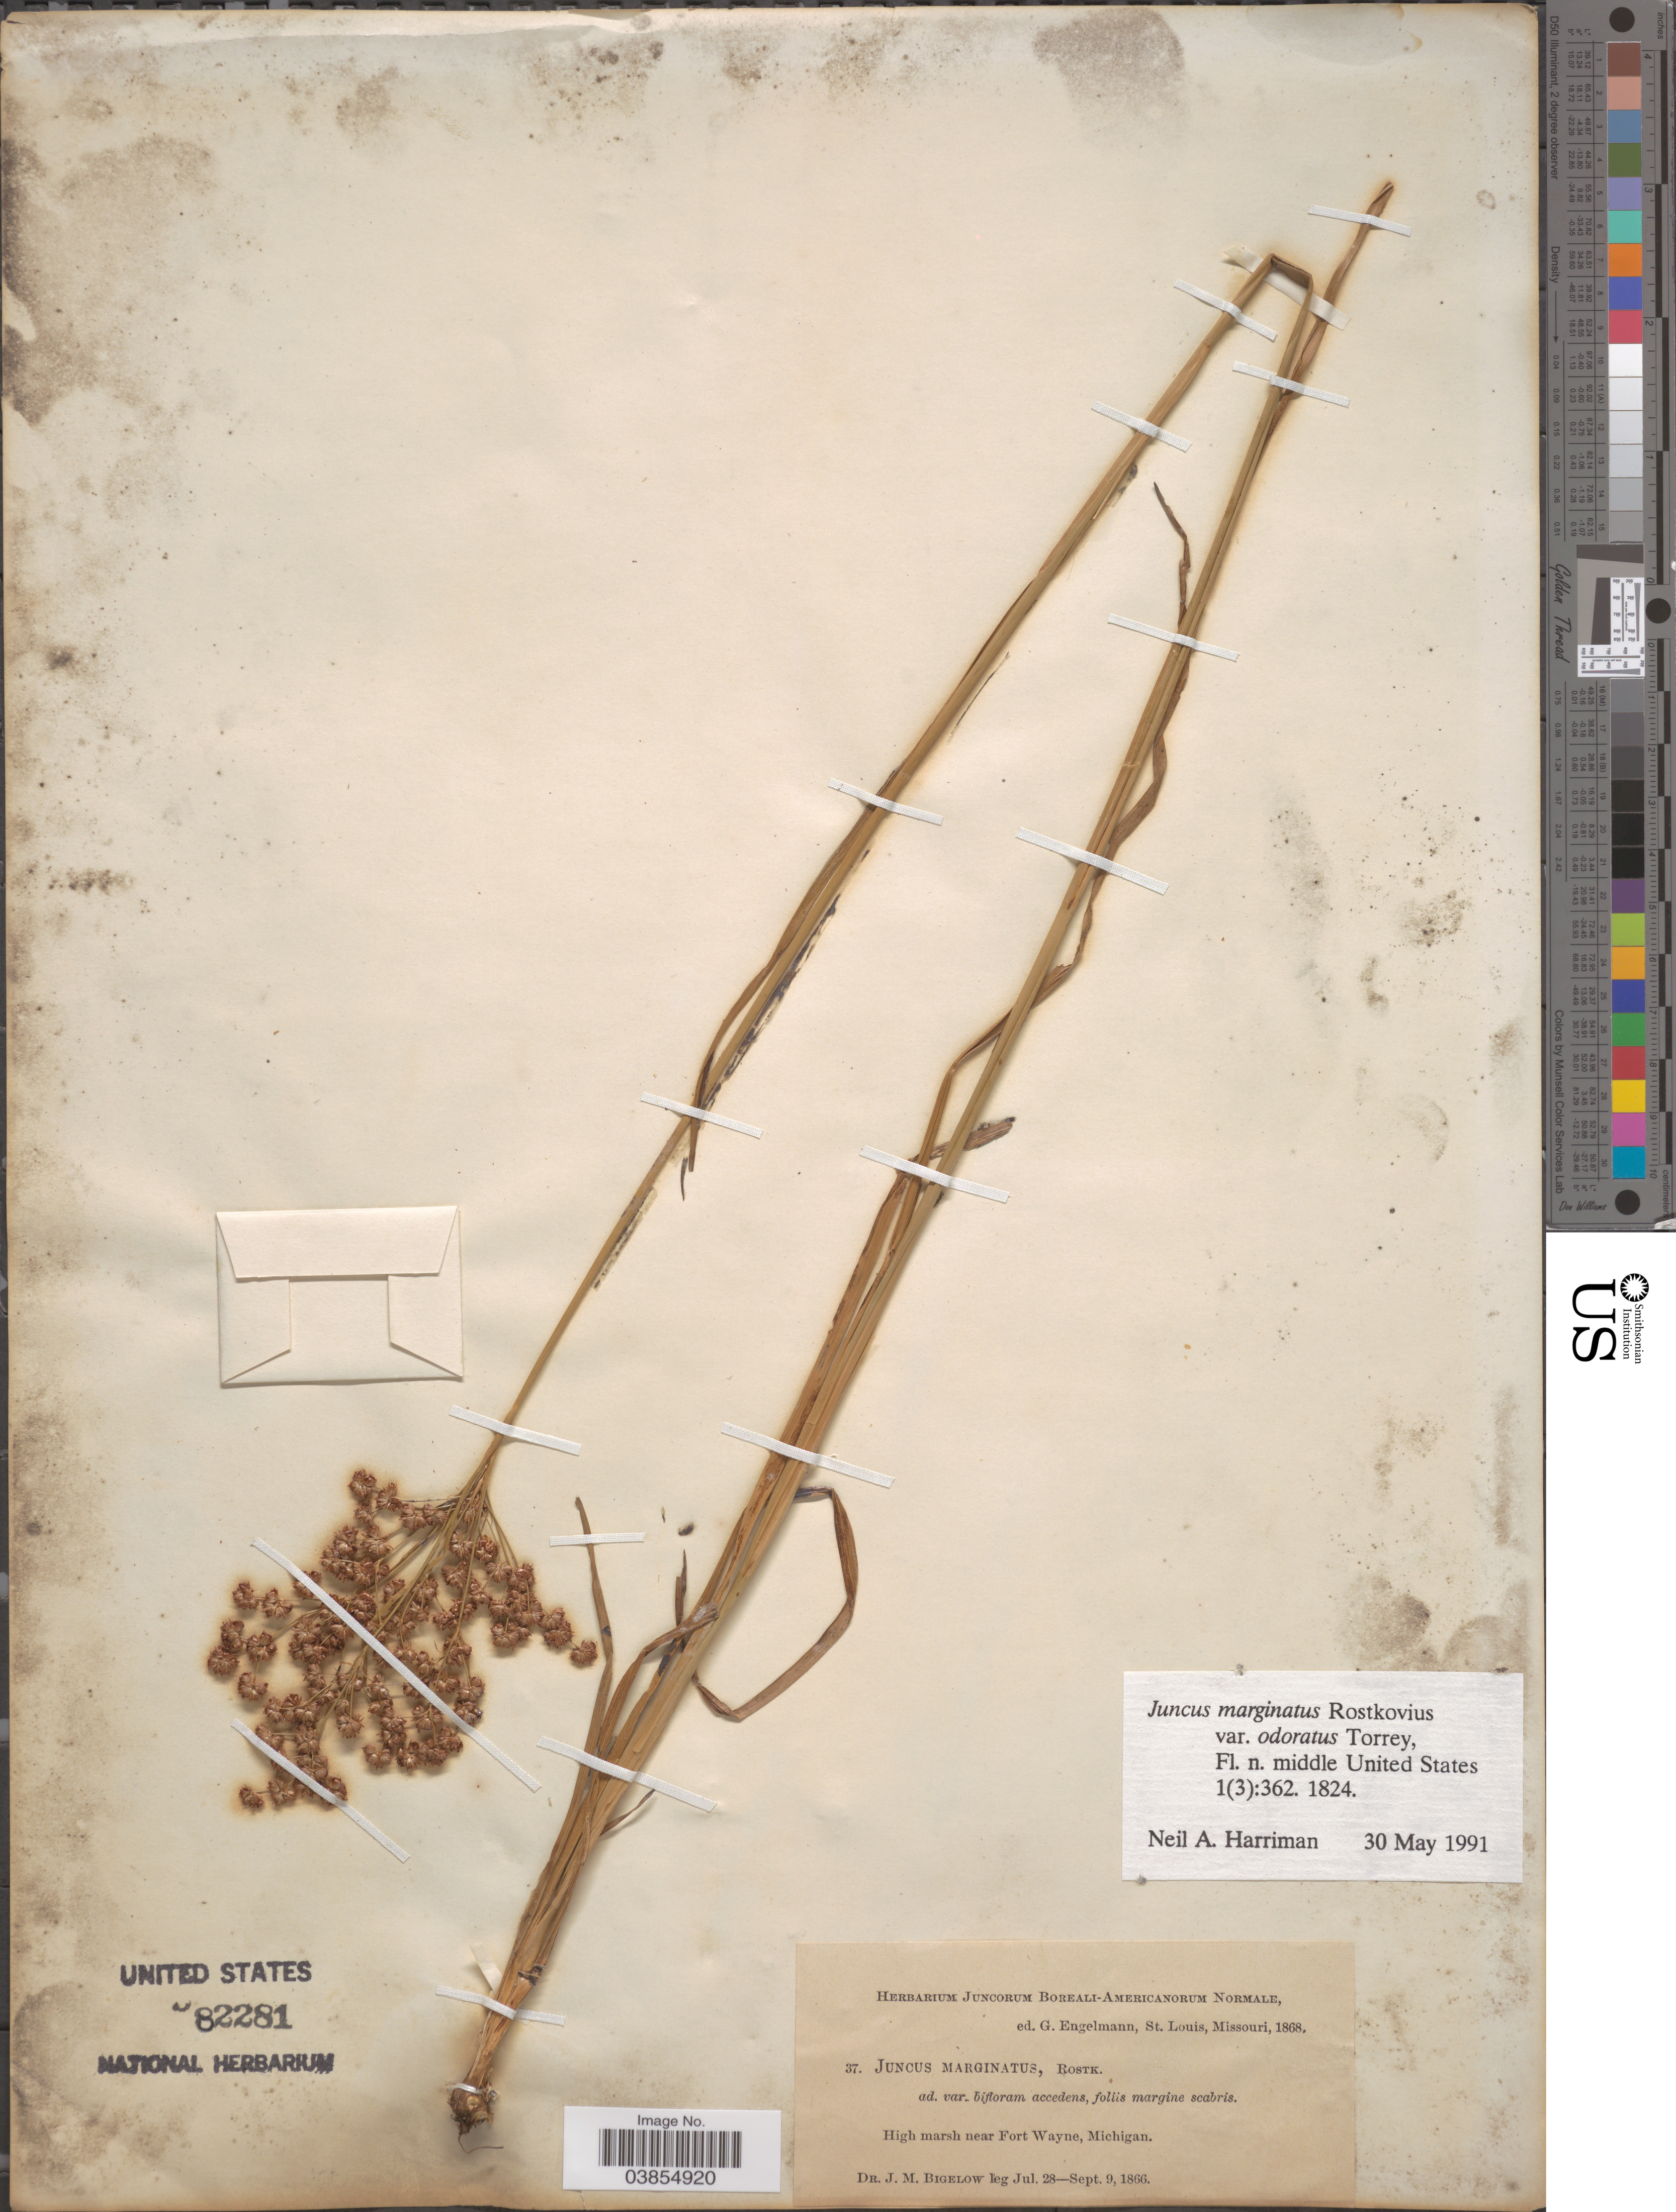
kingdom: Plantae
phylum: Tracheophyta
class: Liliopsida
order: Poales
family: Juncaceae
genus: Juncus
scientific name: Juncus marginatus var. odoratus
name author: Torr.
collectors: J. M. Bigelow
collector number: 37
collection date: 1866-07-28/1866-09-09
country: United States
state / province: Michigan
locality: High marsh near Fort Wayne.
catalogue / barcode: US 82281